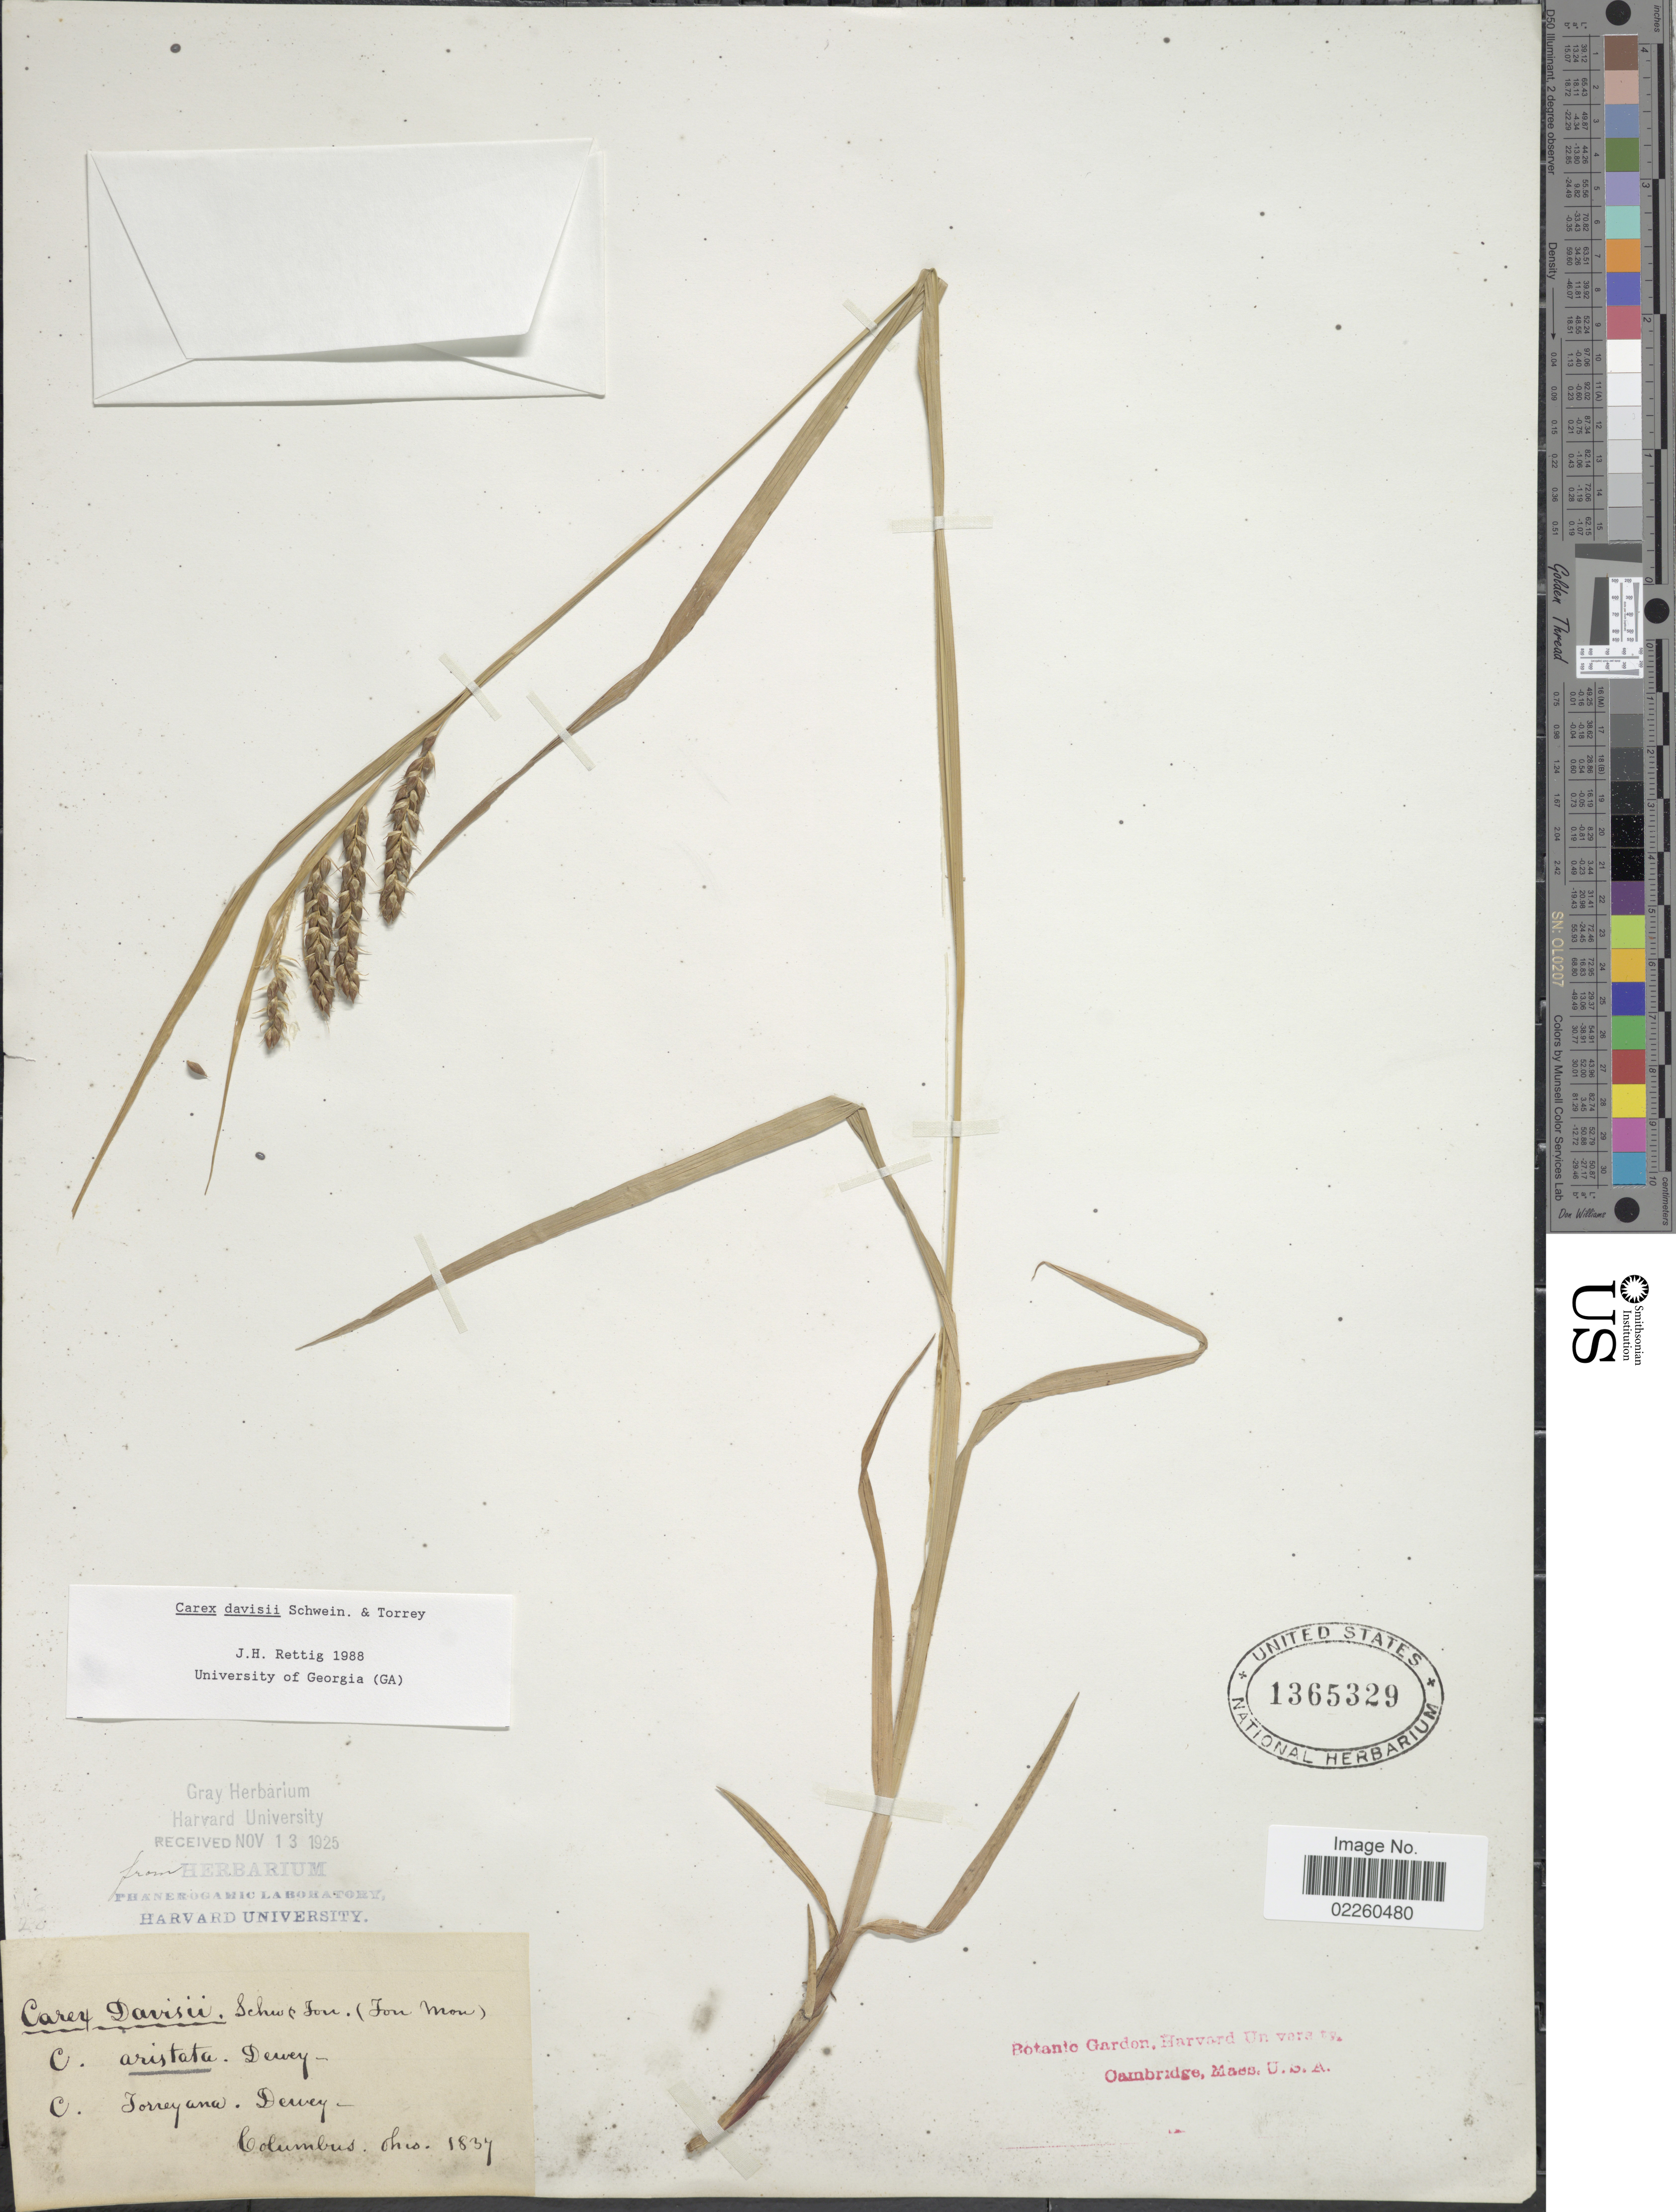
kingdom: Plantae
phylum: Tracheophyta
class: Liliopsida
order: Poales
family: Cyperaceae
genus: Carex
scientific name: Carex davisii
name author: Schwein. & Torr.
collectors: ex herb. Harvard University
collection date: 1837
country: United States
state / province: Ohio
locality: Columbus. Ohio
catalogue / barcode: US 1365329